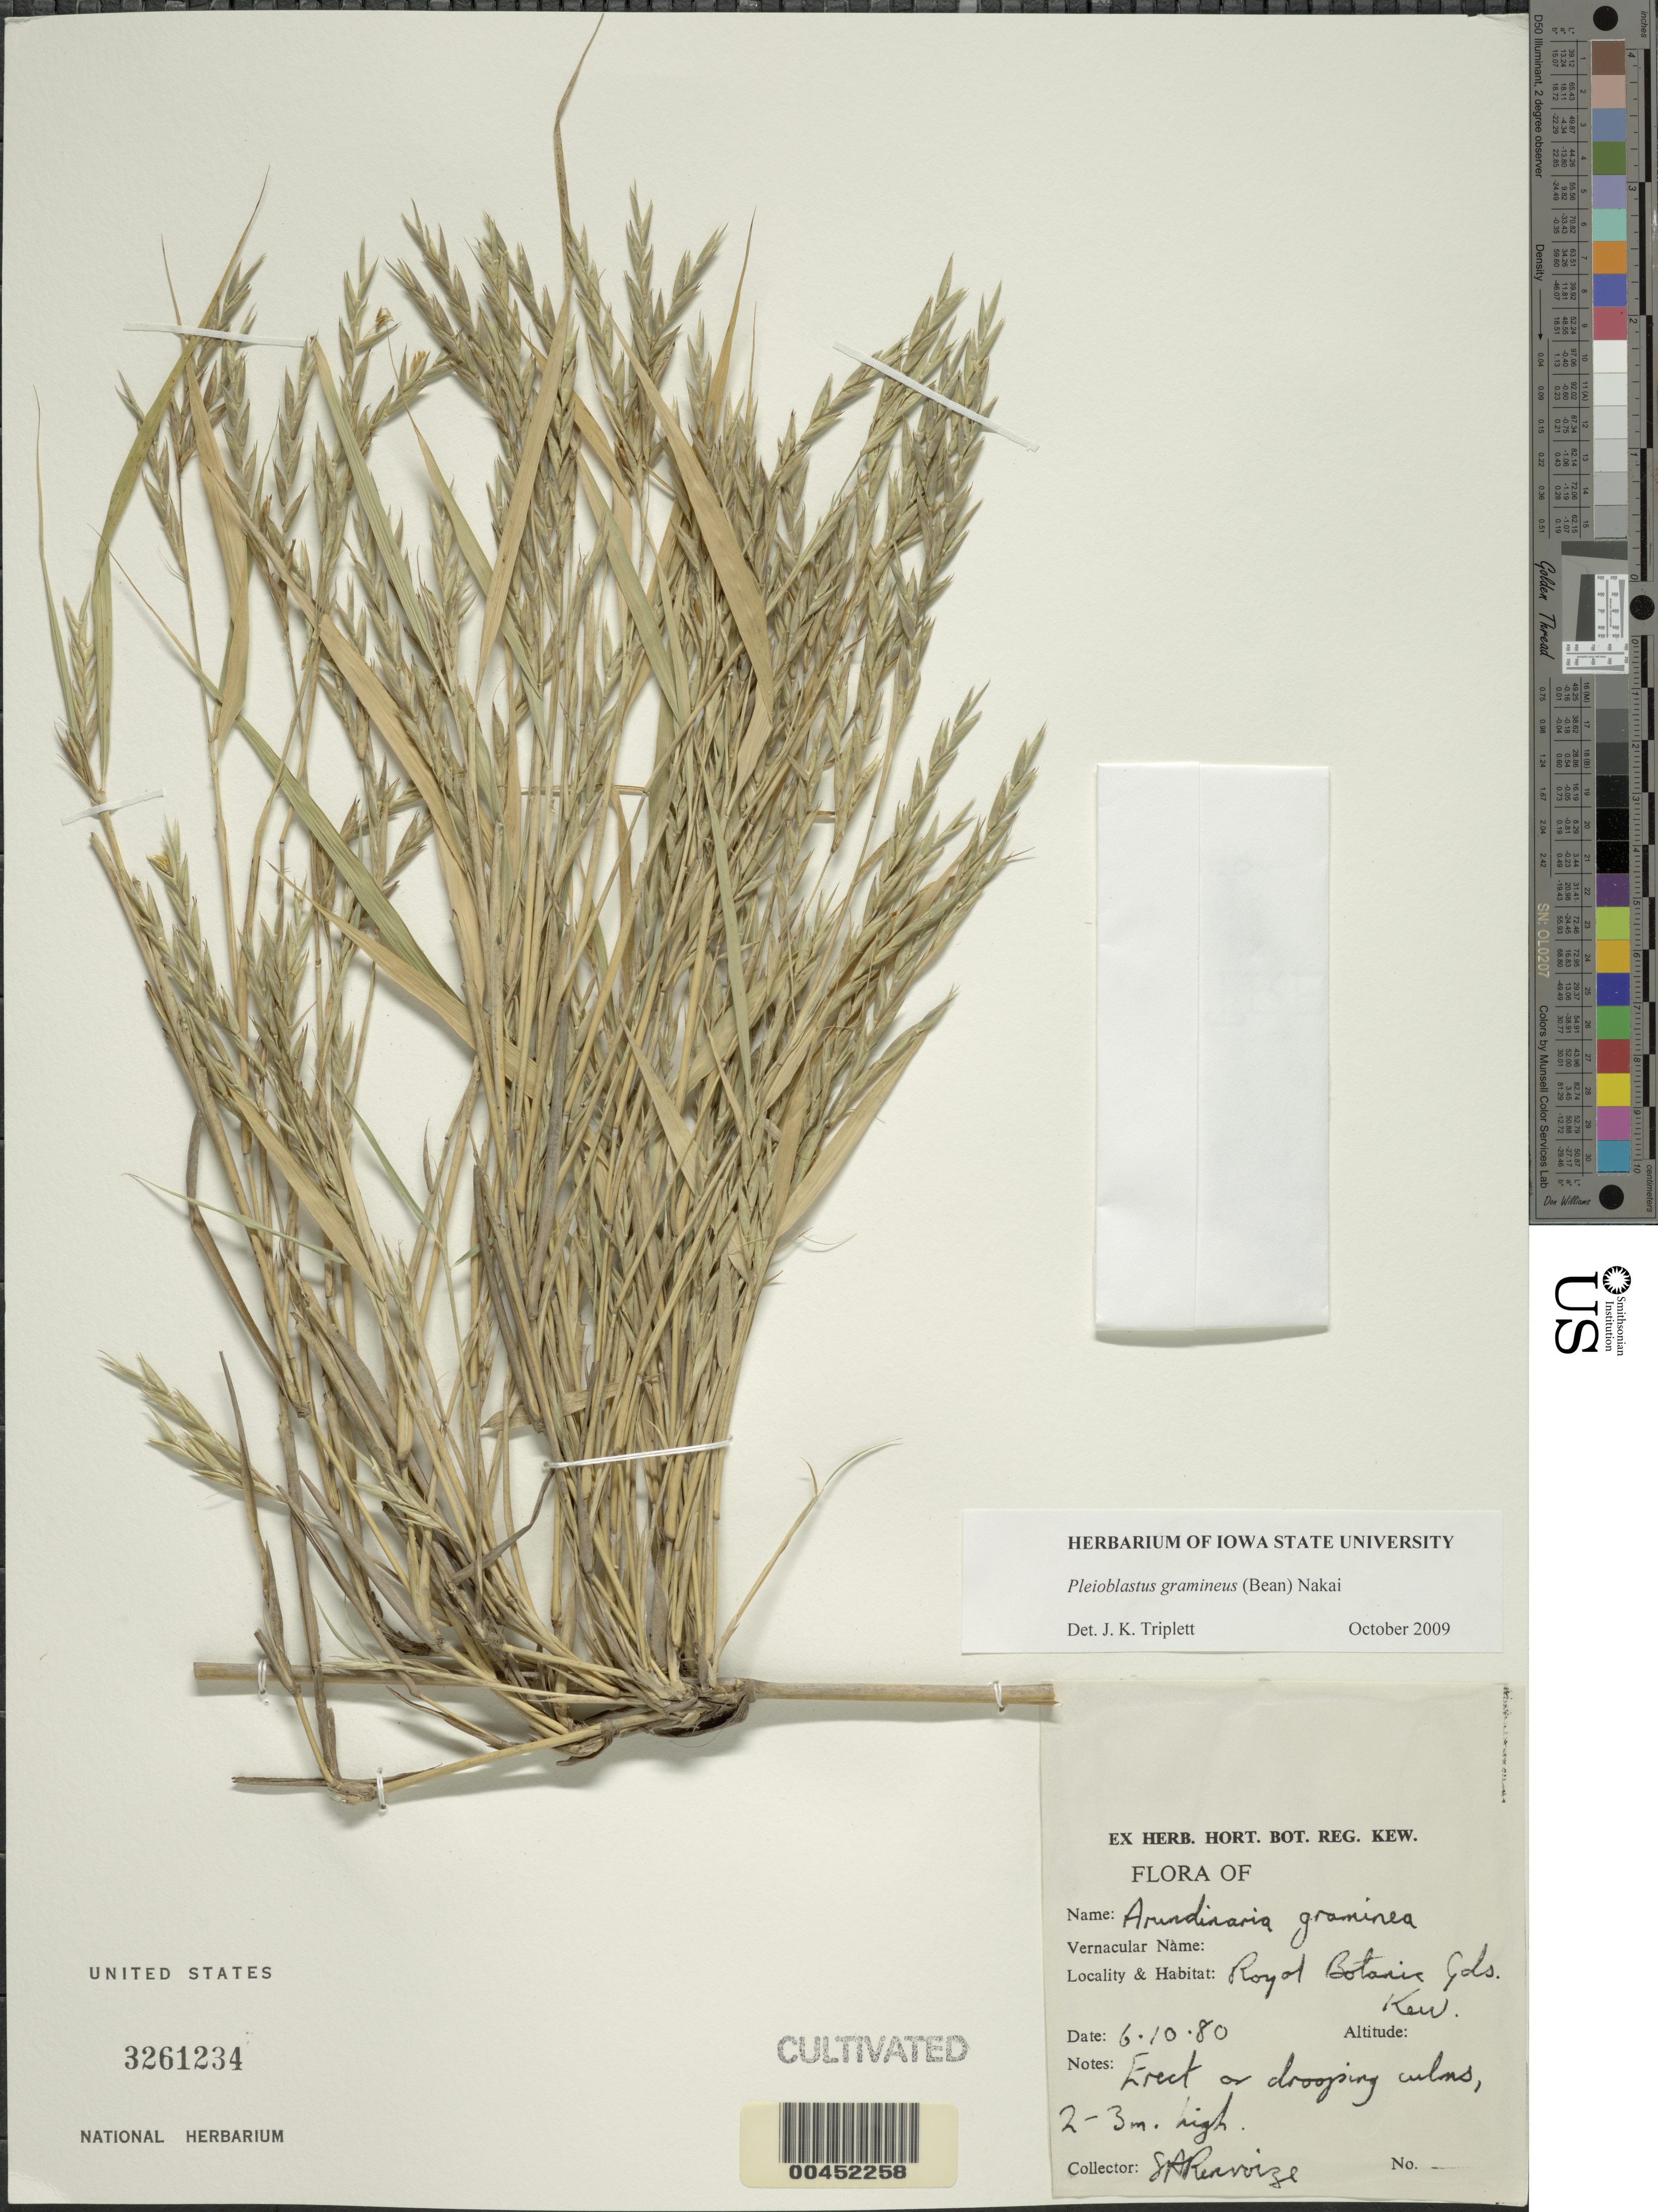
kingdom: Plantae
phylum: Tracheophyta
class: Liliopsida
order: Poales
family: Poaceae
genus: Pleioblastus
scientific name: Pleioblastus gramineus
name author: (Bean) Nakai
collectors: S. A. Renvoize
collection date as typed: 06 Oct 1980 or 10 Jun 1980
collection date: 1980-06-10 or 1980-10-06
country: United Kingdom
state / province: England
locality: Royal Botanic Gardens, Kew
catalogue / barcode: US 3261234